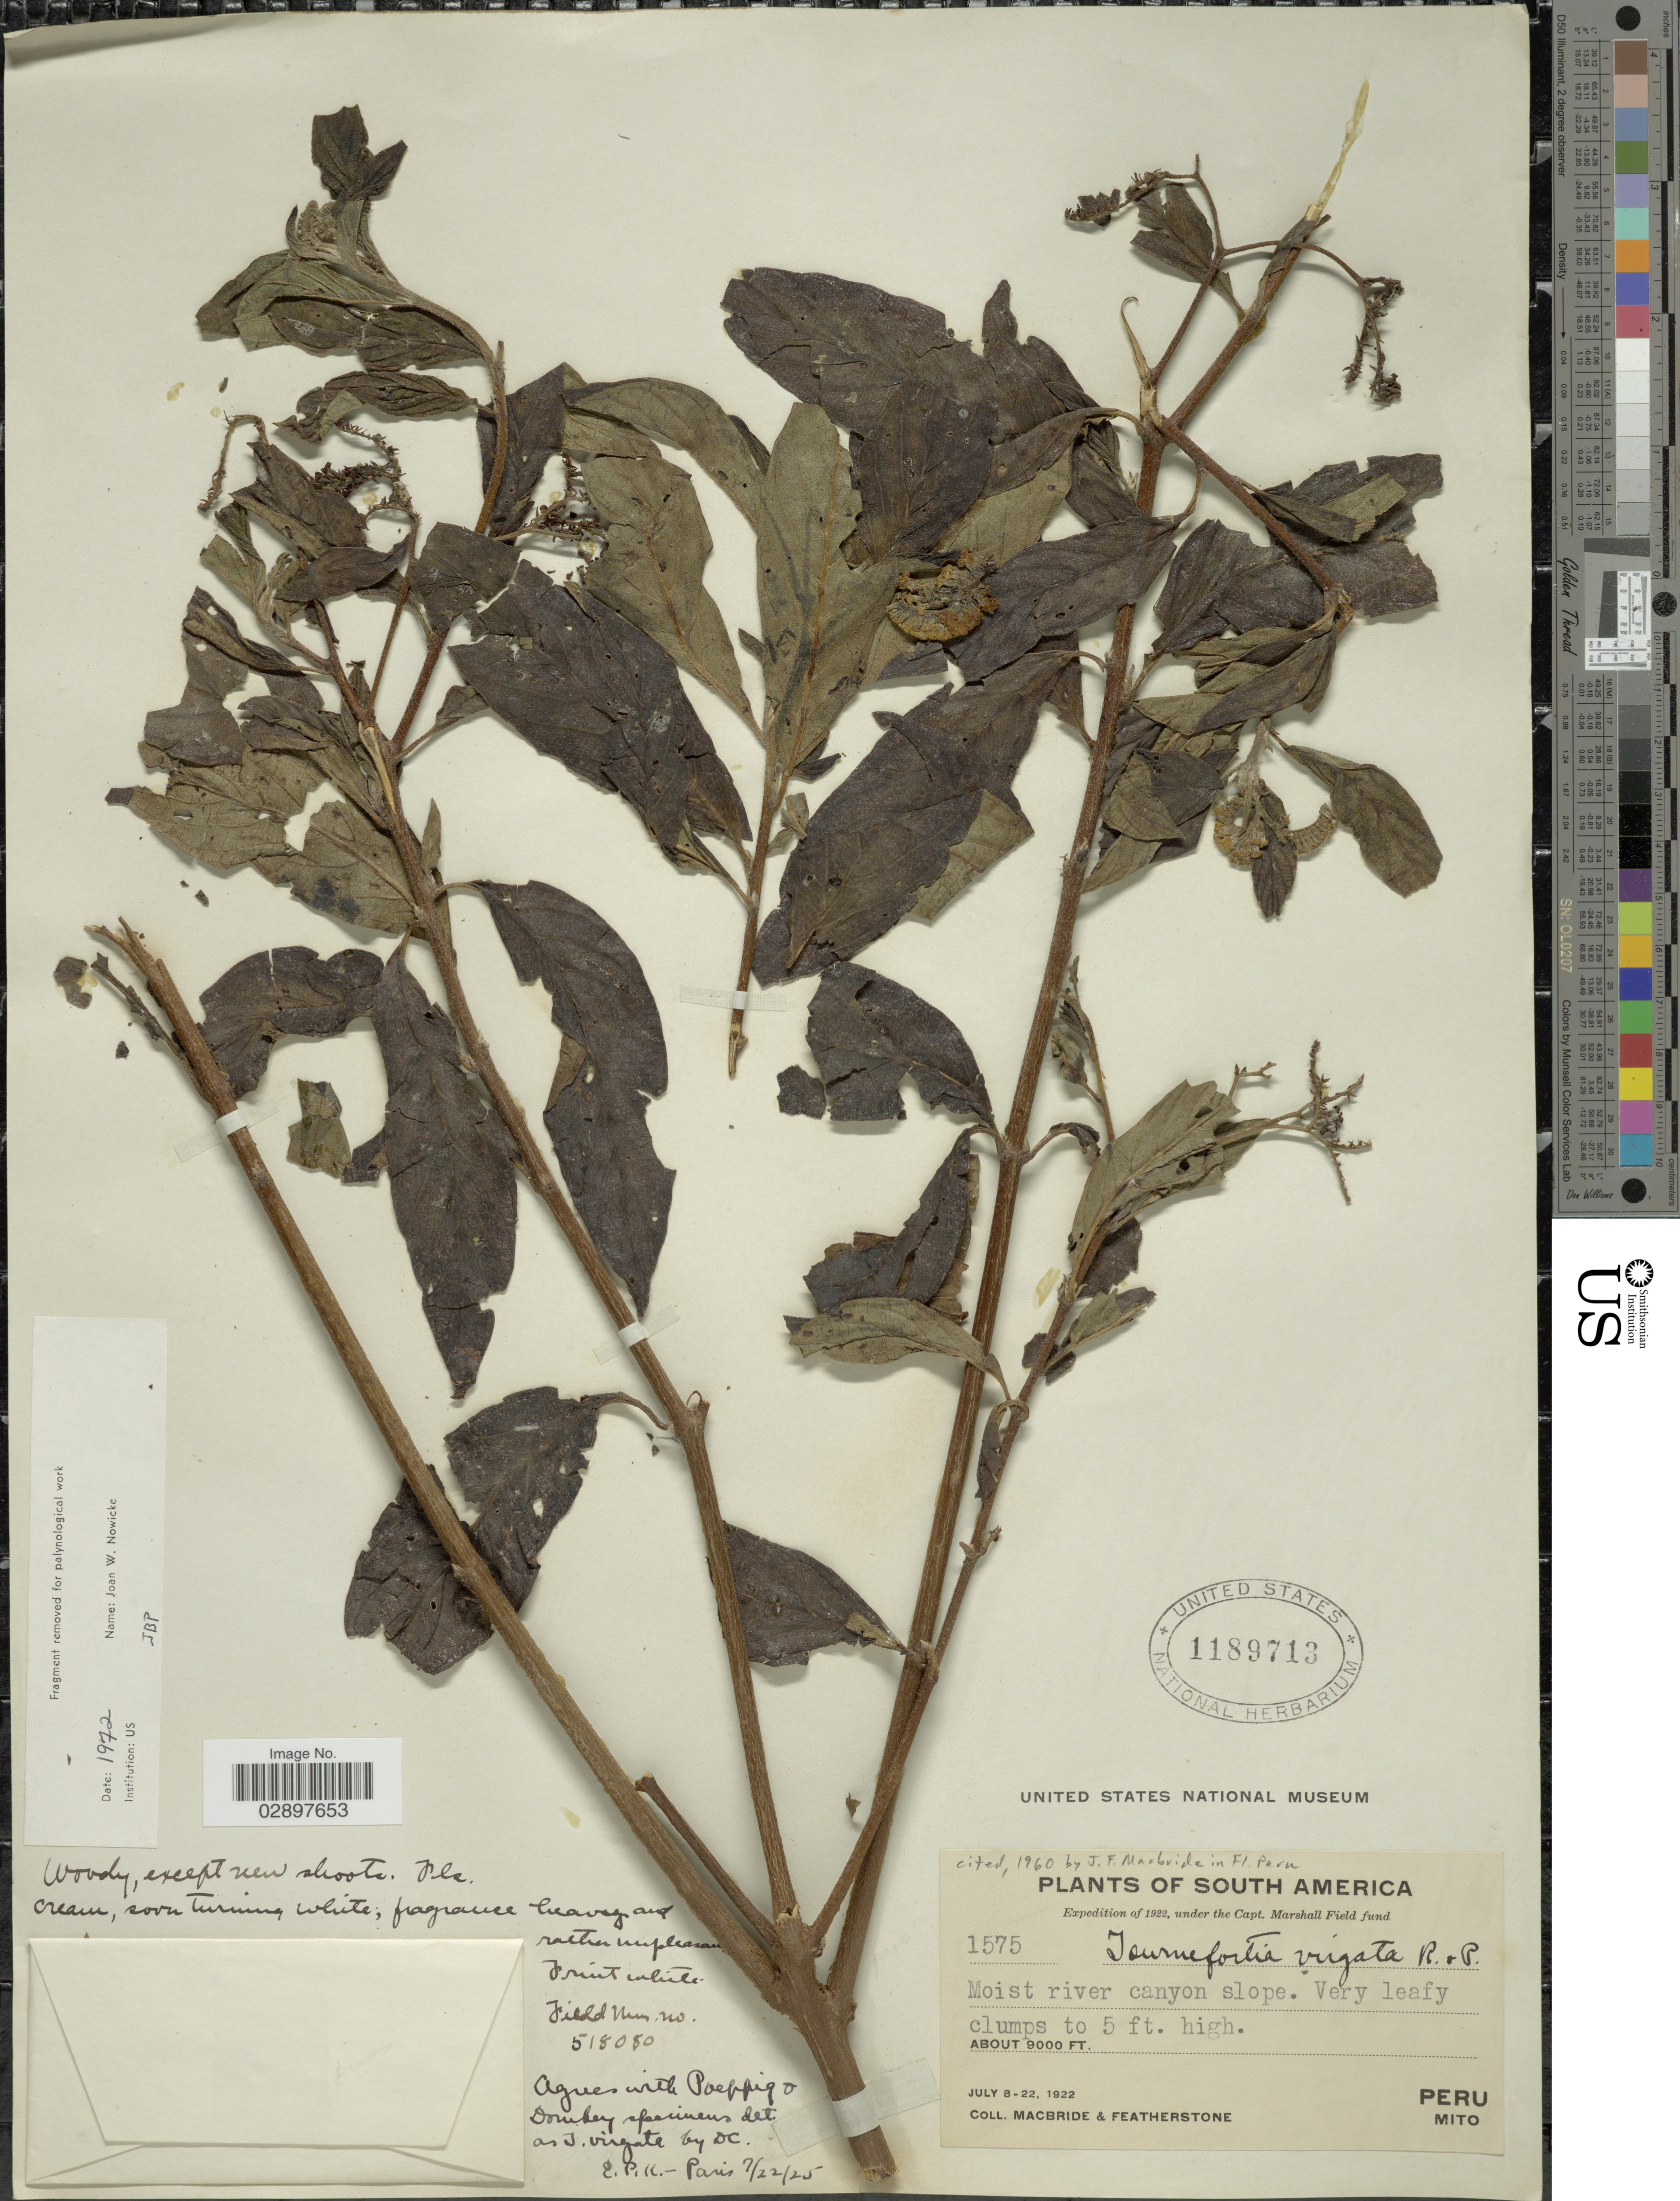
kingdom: Plantae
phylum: Tracheophyta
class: Magnoliopsida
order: Boraginales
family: Heliotropiaceae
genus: Tournefortia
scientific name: Tournefortia virgata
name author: Ruiz & Pav.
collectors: Macbride, -- & -. Featherstone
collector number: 1575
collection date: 1922-07-08/1922-07-22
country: Peru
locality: Mito.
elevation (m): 2743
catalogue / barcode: US 1189713